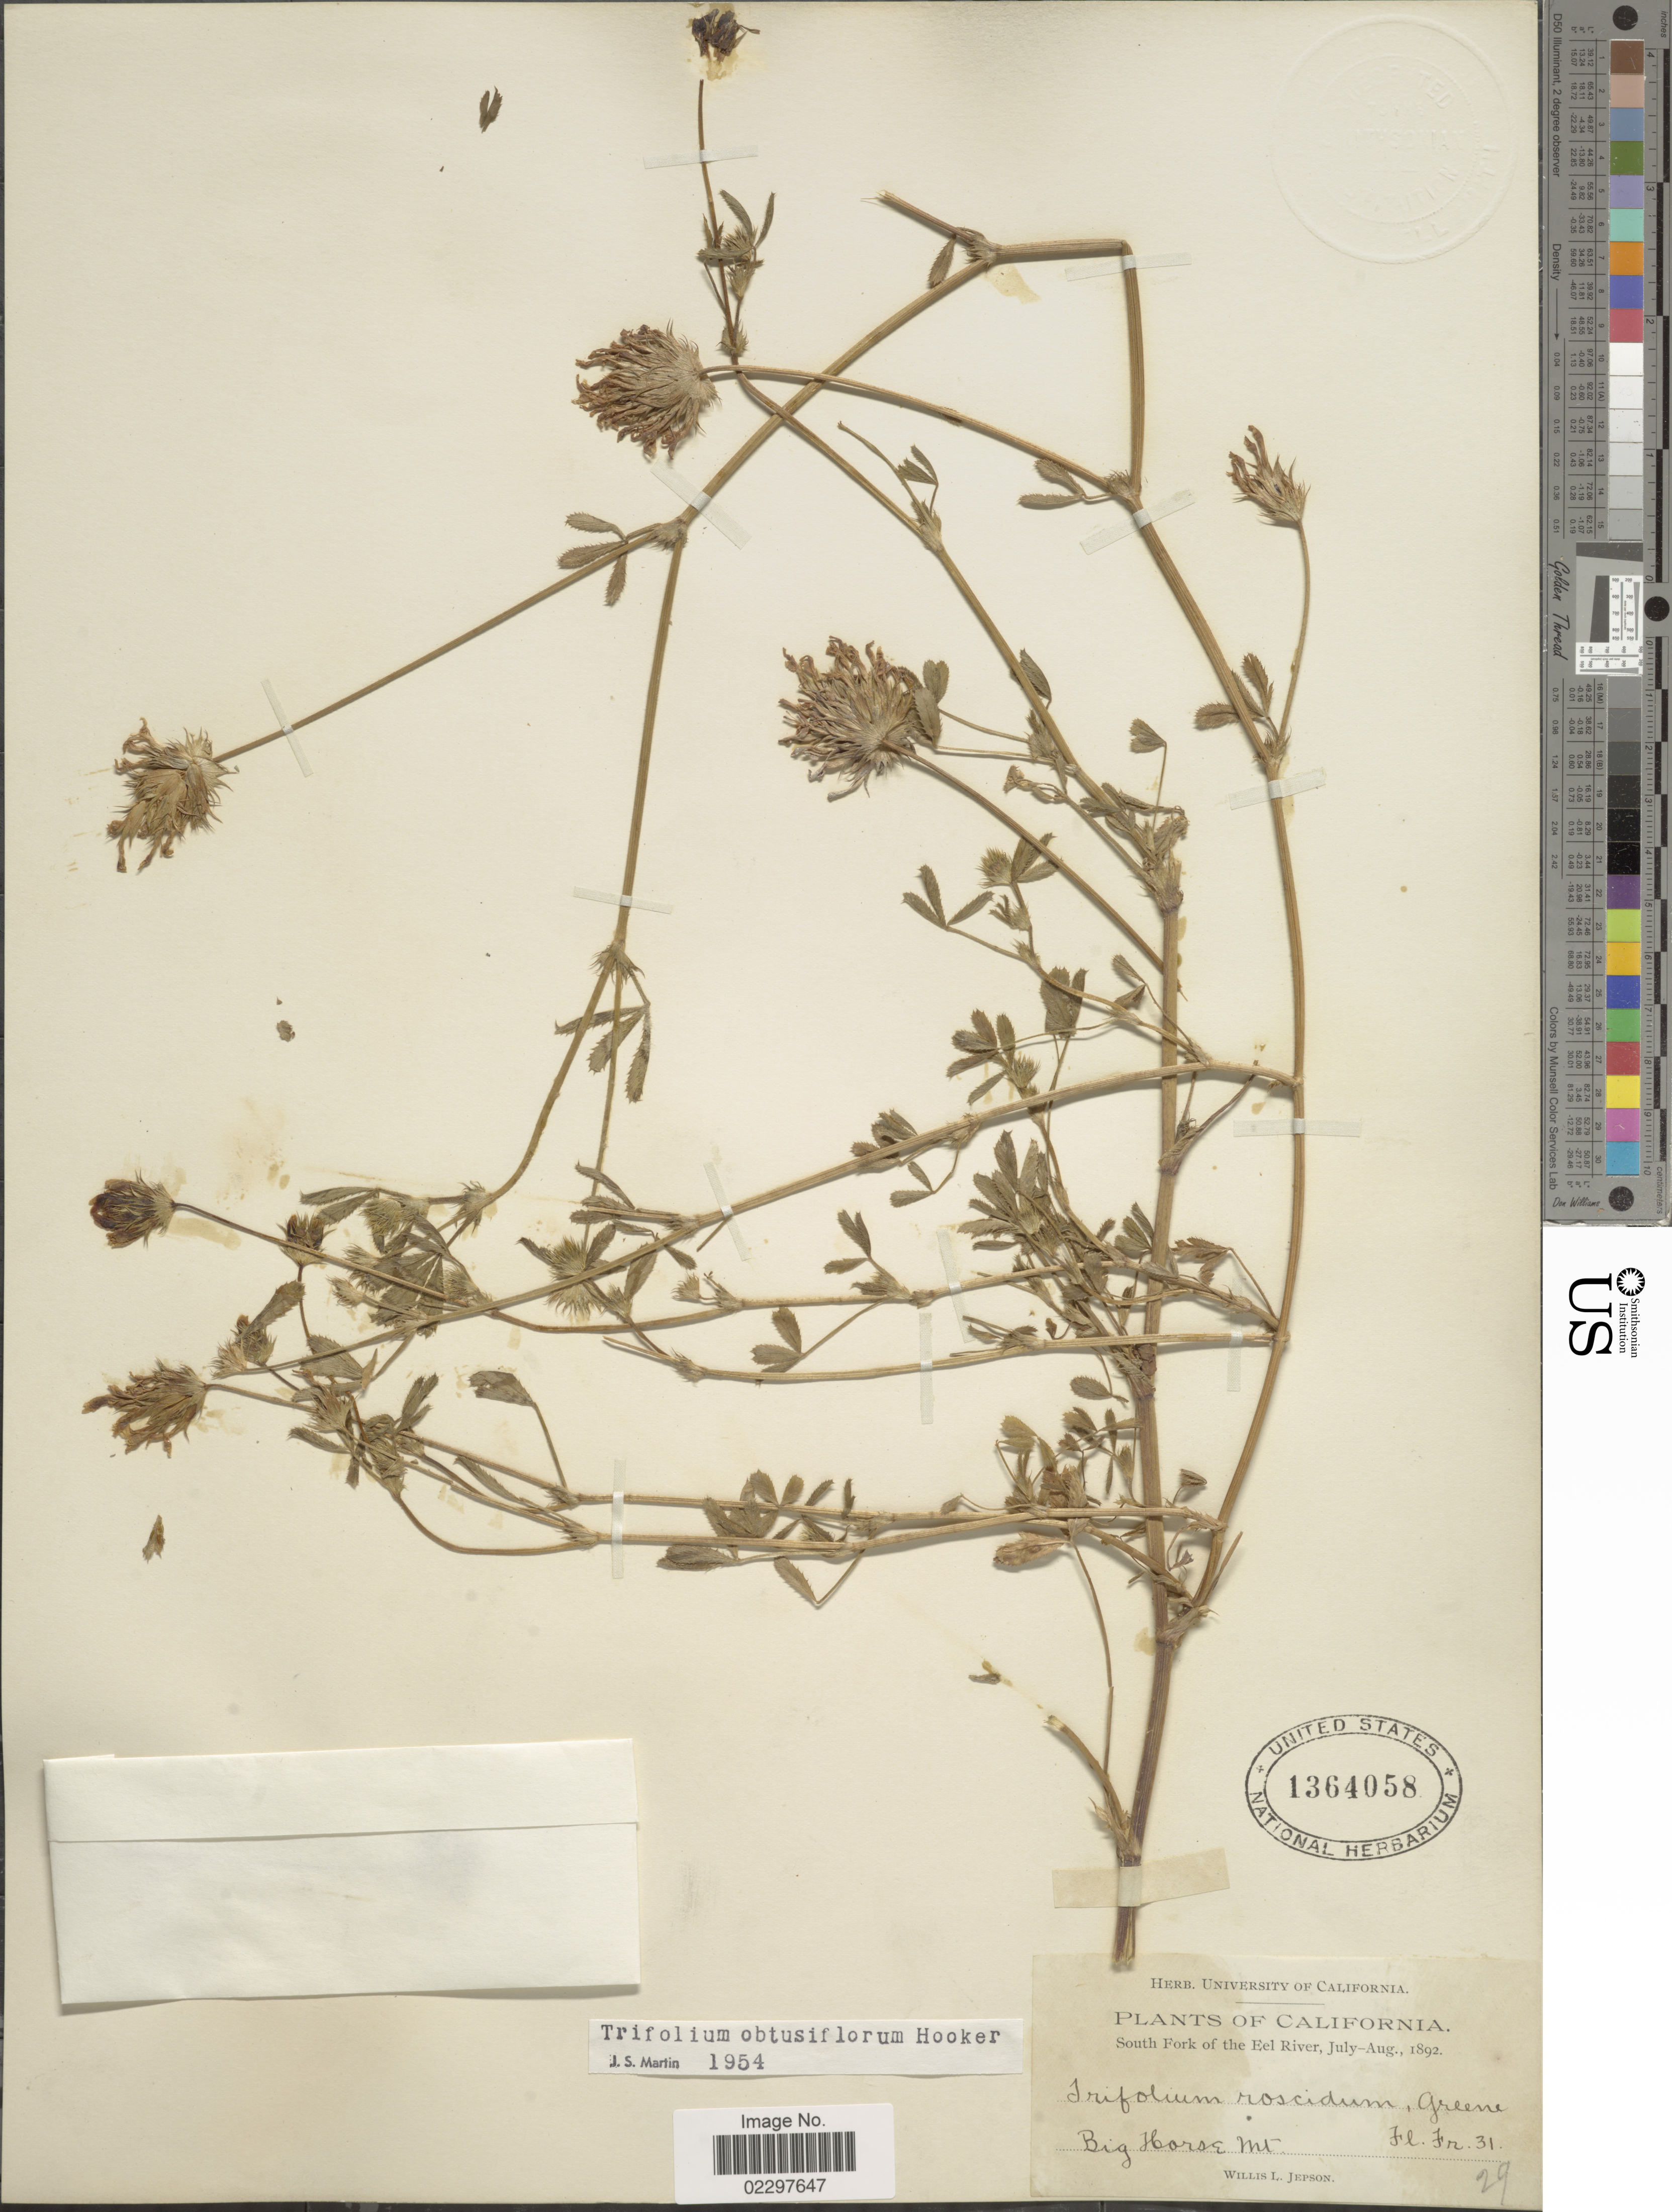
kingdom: Plantae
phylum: Tracheophyta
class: Magnoliopsida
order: Fabales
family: Fabaceae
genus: Trifolium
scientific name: Trifolium obtusiflorum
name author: Hook.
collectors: W. L. Jepson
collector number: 29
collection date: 1892-07/1892-08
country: United States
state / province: California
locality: South Fork of the Eel River, Big Horse Mt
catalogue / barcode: US 1364058